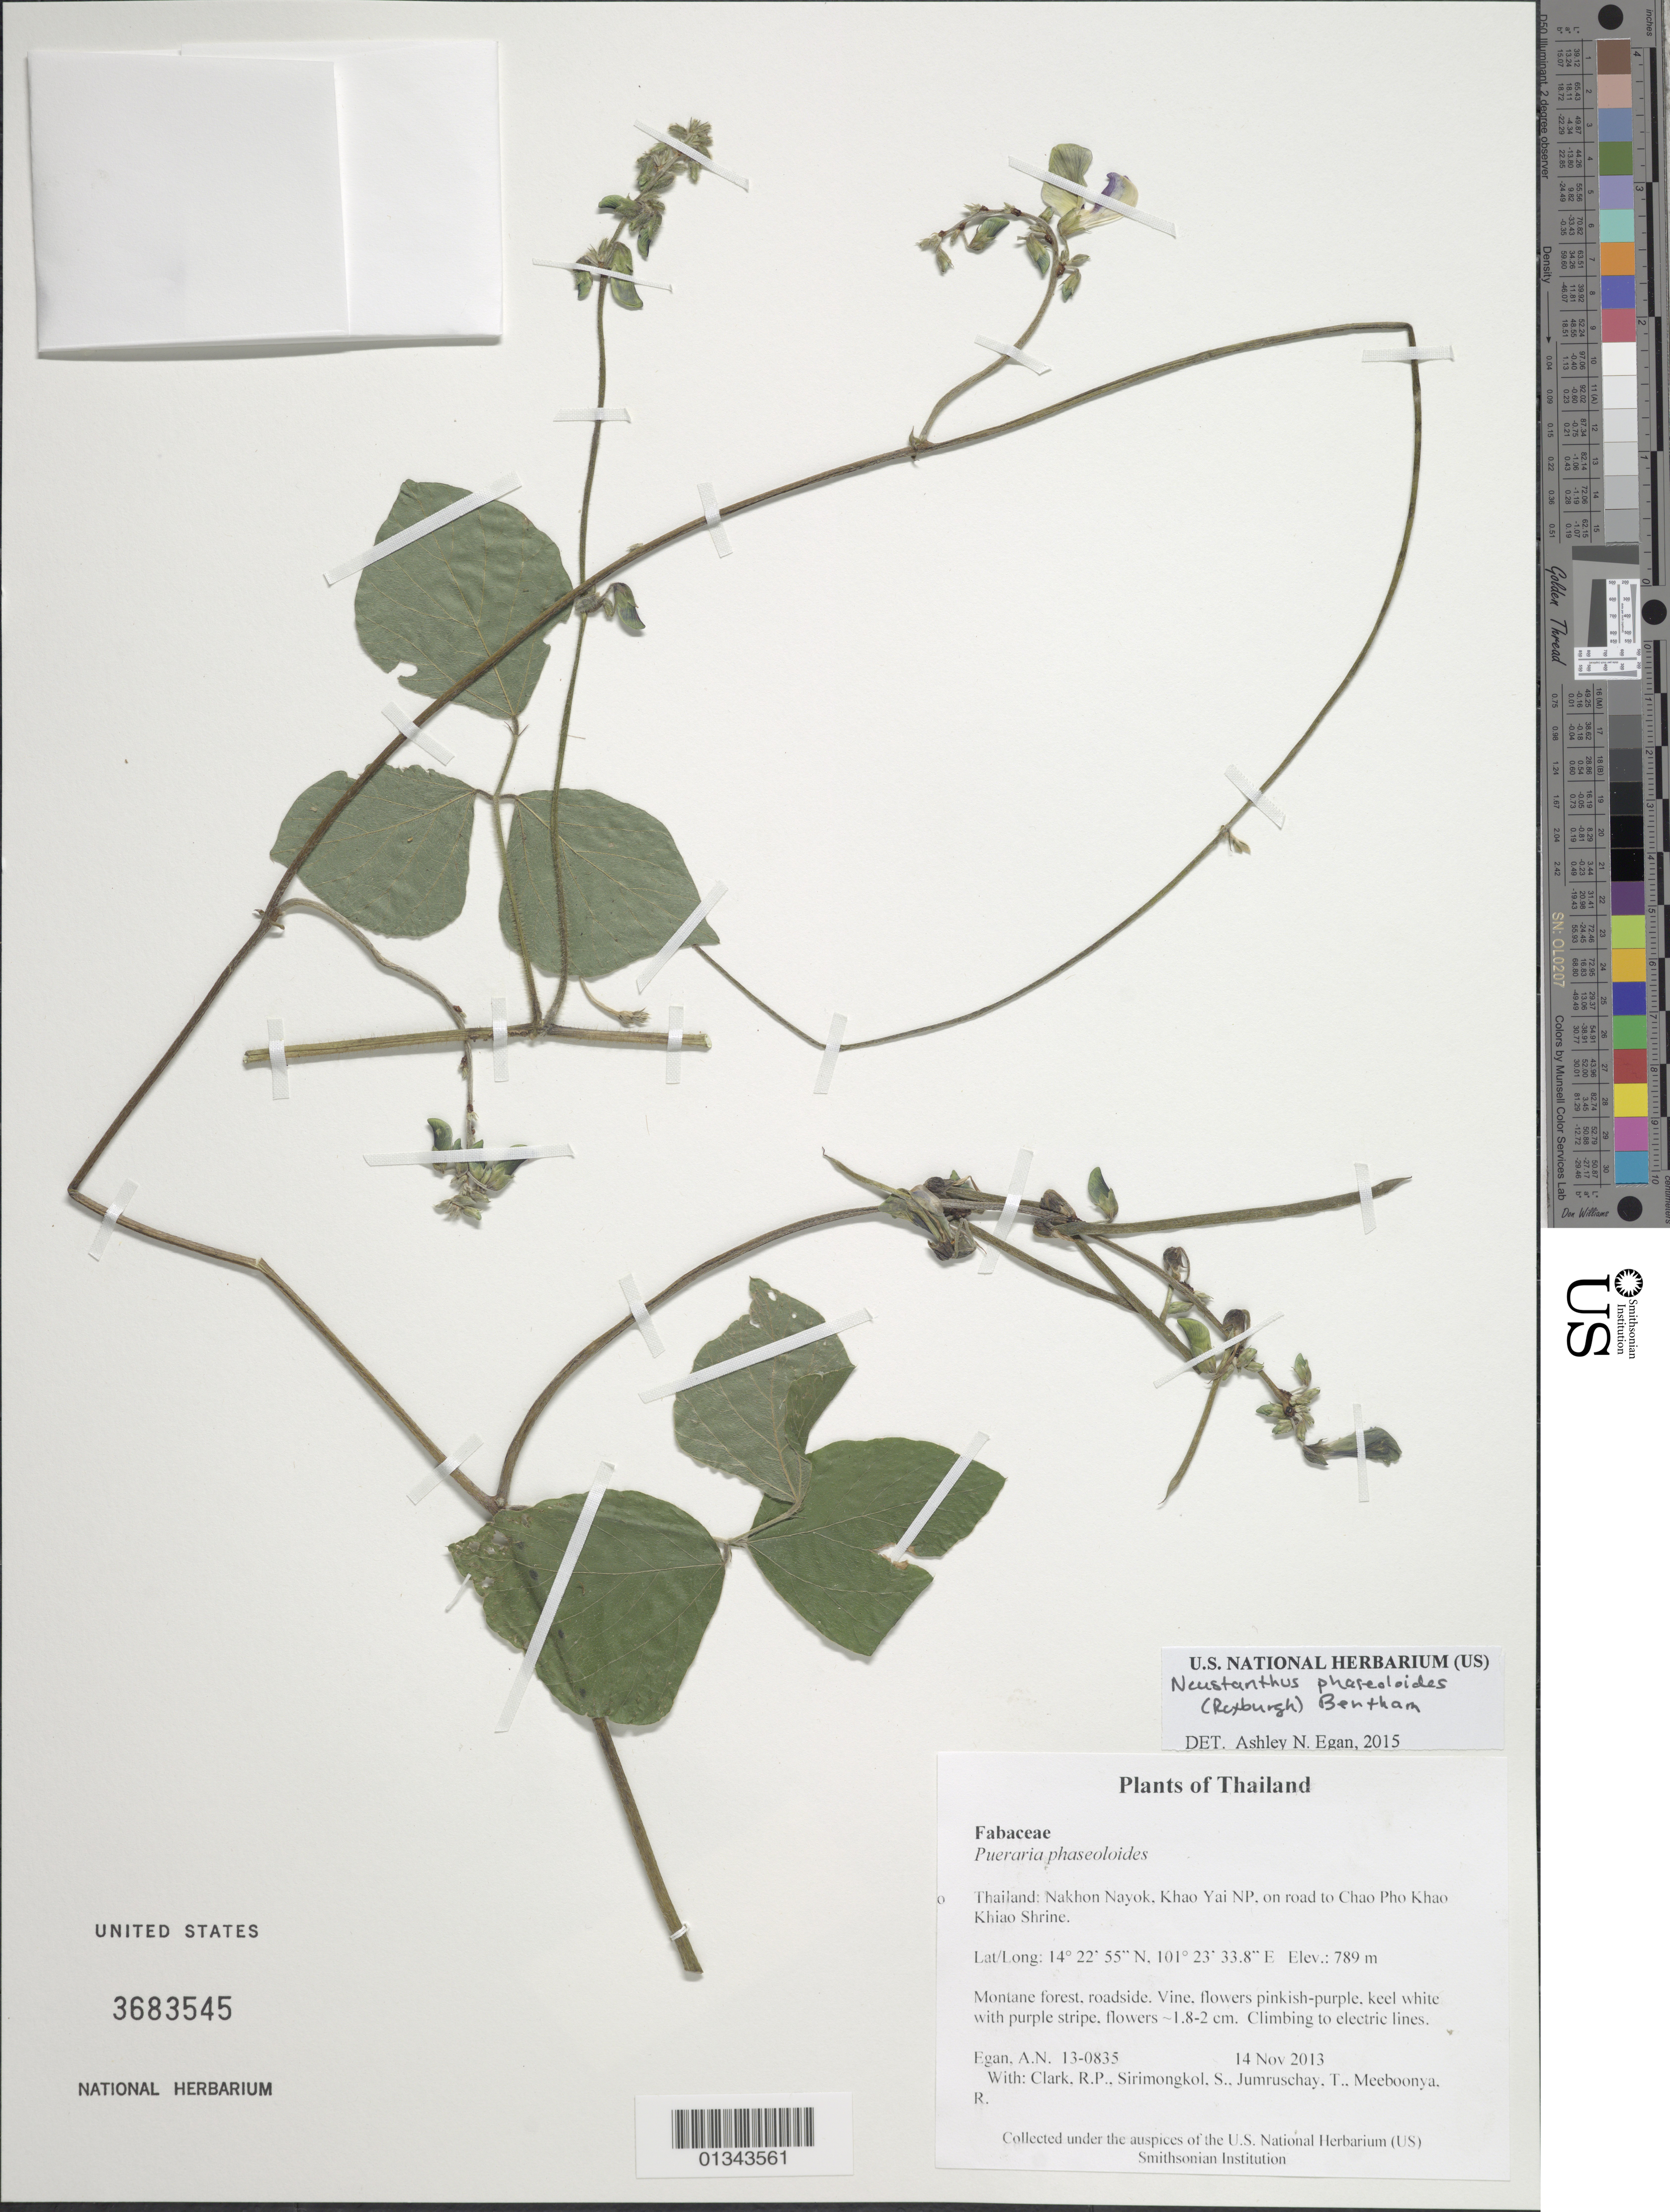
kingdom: Plantae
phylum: Tracheophyta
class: Magnoliopsida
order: Fabales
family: Fabaceae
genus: Neustanthus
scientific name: Neustanthus phaseoloides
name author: (Roxb.) Benth.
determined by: Egan, Ashley N., (US), Smithsonian Institution - National Museum of Natural History (UNITED STATES)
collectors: A. N. Egan, R. P. Clark, S. Sirimongkol, T. Jumruschay & R. Meeboonya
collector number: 13-0835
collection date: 2013-11-14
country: Thailand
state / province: Nakhon Nayok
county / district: Mueang Nakhon Nayok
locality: Khao Yai NP, on road to Chao Pho Khao Khiao Shrine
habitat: Montane forest, roadside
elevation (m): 789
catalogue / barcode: US 3683545